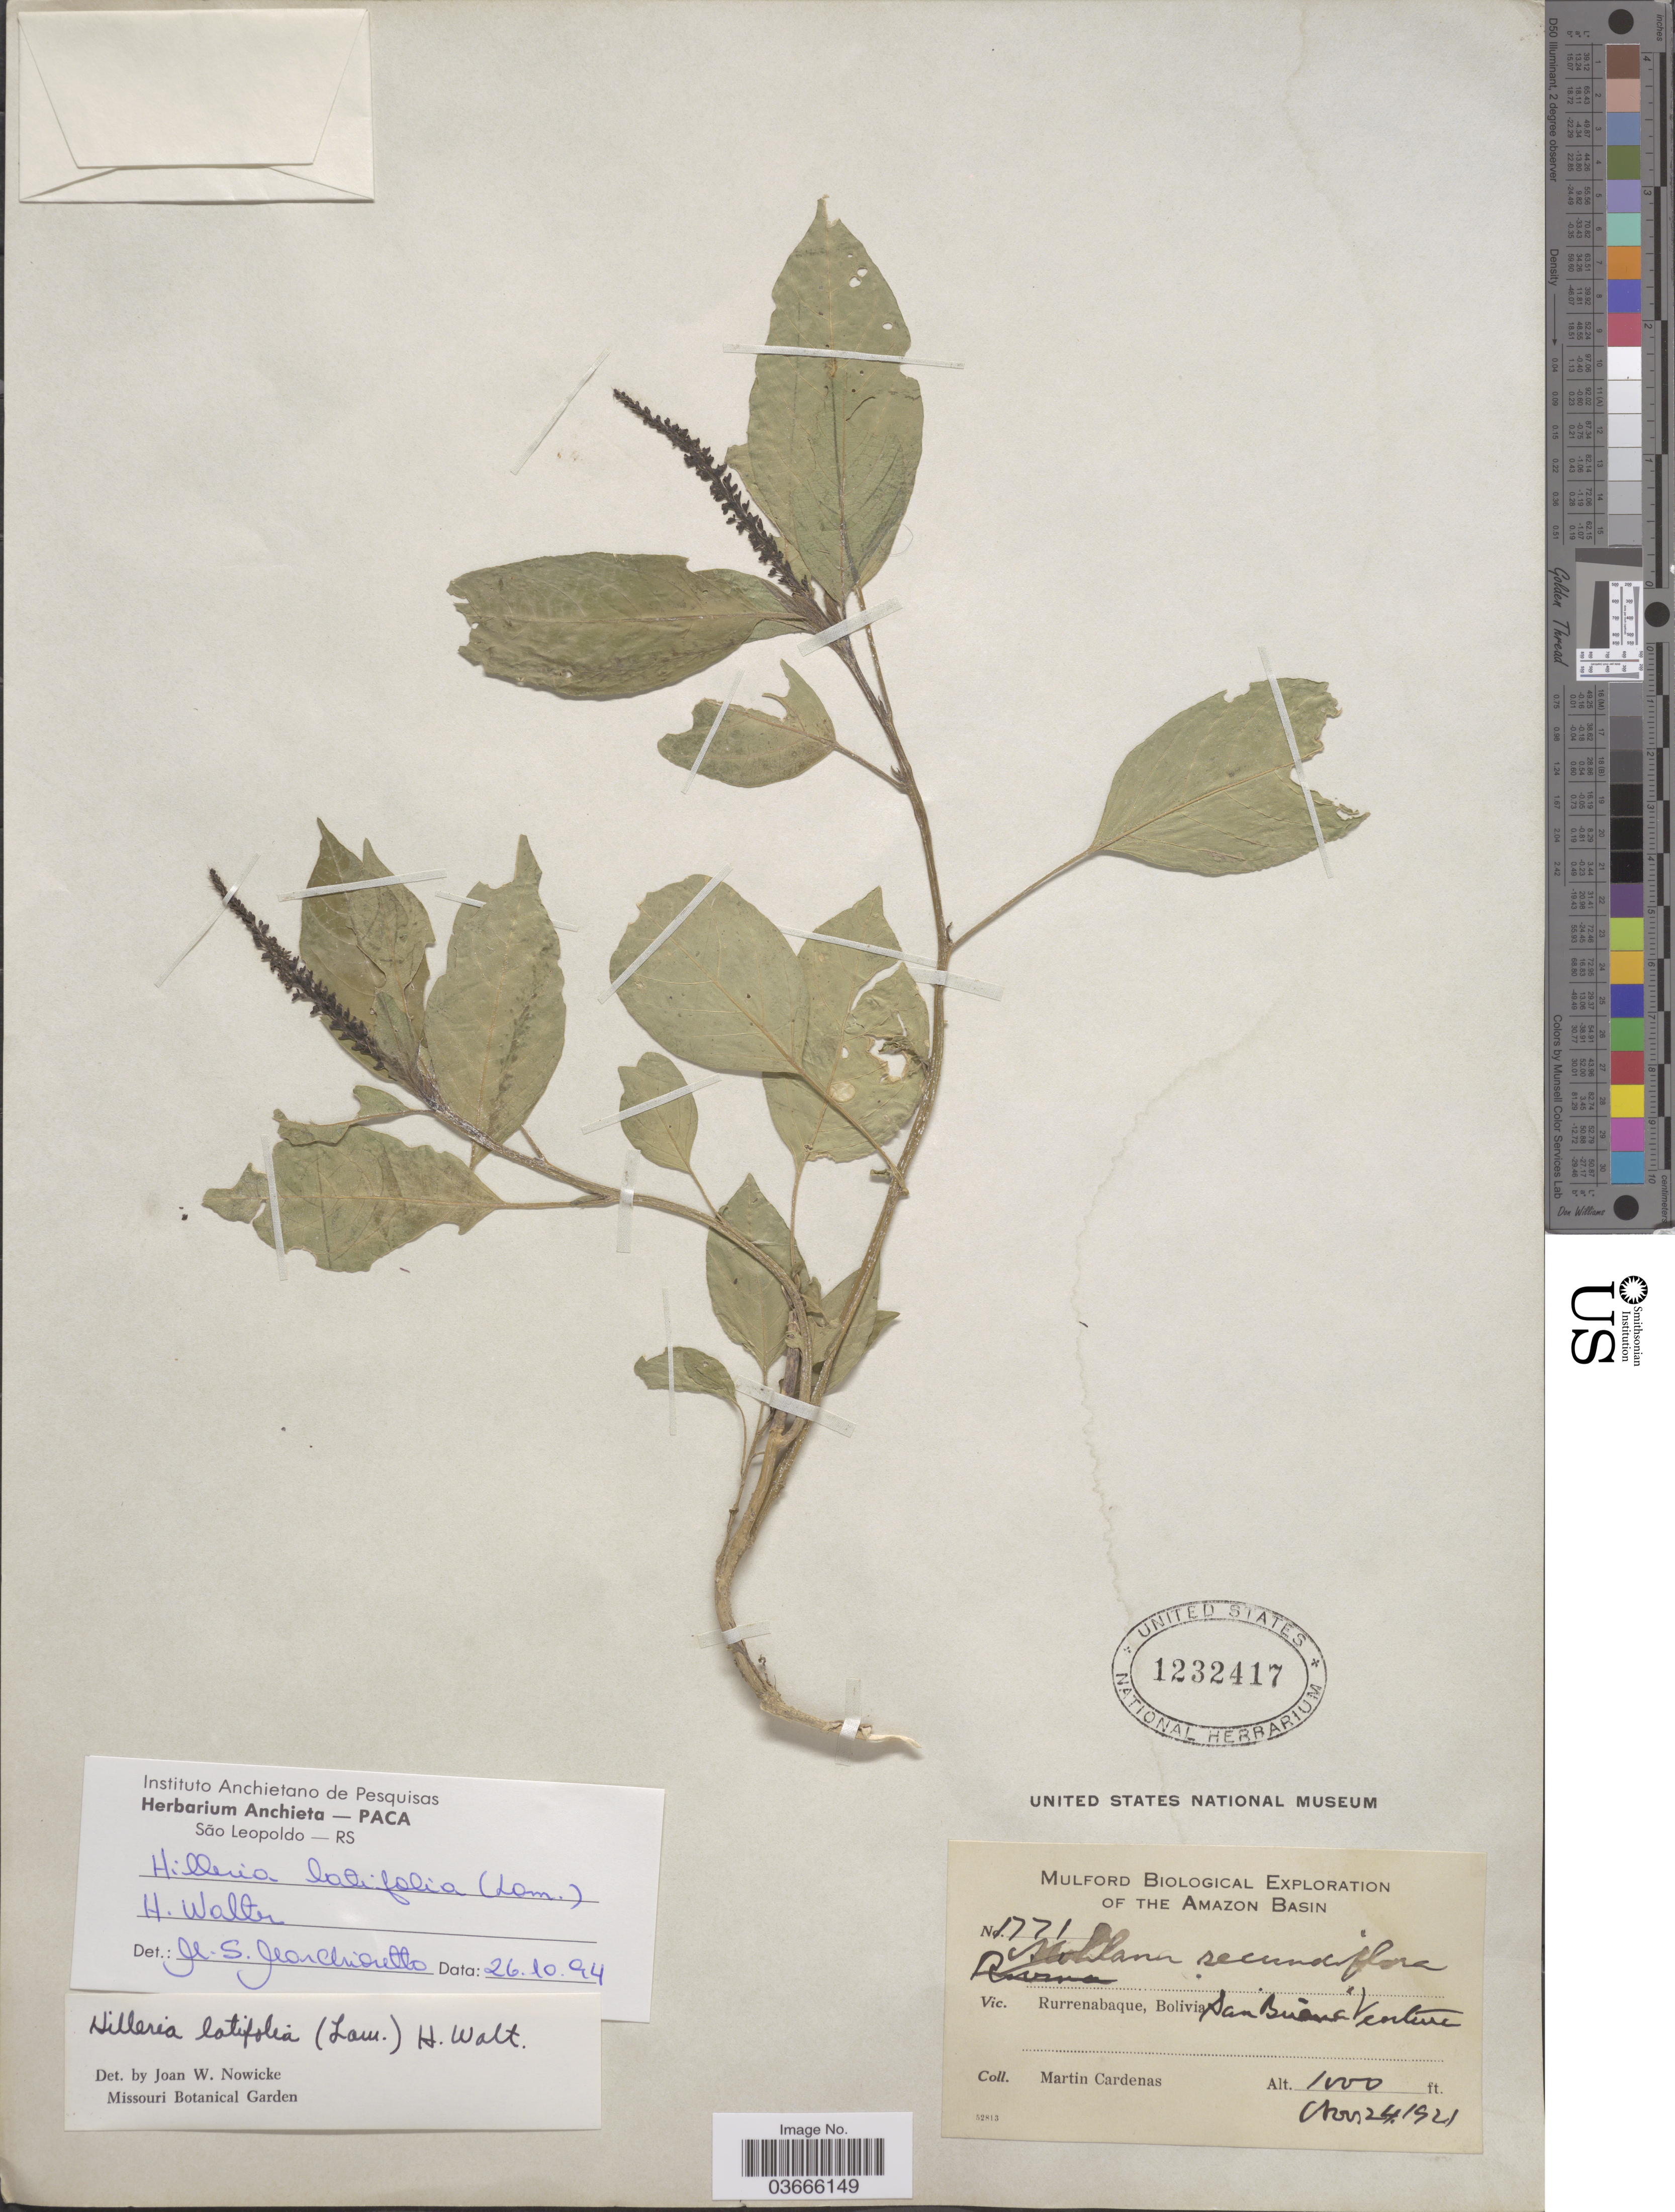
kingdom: Plantae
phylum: Tracheophyta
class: Magnoliopsida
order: Caryophyllales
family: Phytolaccaceae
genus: Hilleria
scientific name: Hilleria latifolia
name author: (Lam.) H. Walter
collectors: M. Cárdenas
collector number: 1771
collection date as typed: Nov. 24, 1921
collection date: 1921-11-24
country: Bolivia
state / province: La Paz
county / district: Iturralde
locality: San Buena Ventura. Rurrenabaque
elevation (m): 305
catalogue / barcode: US 1232417